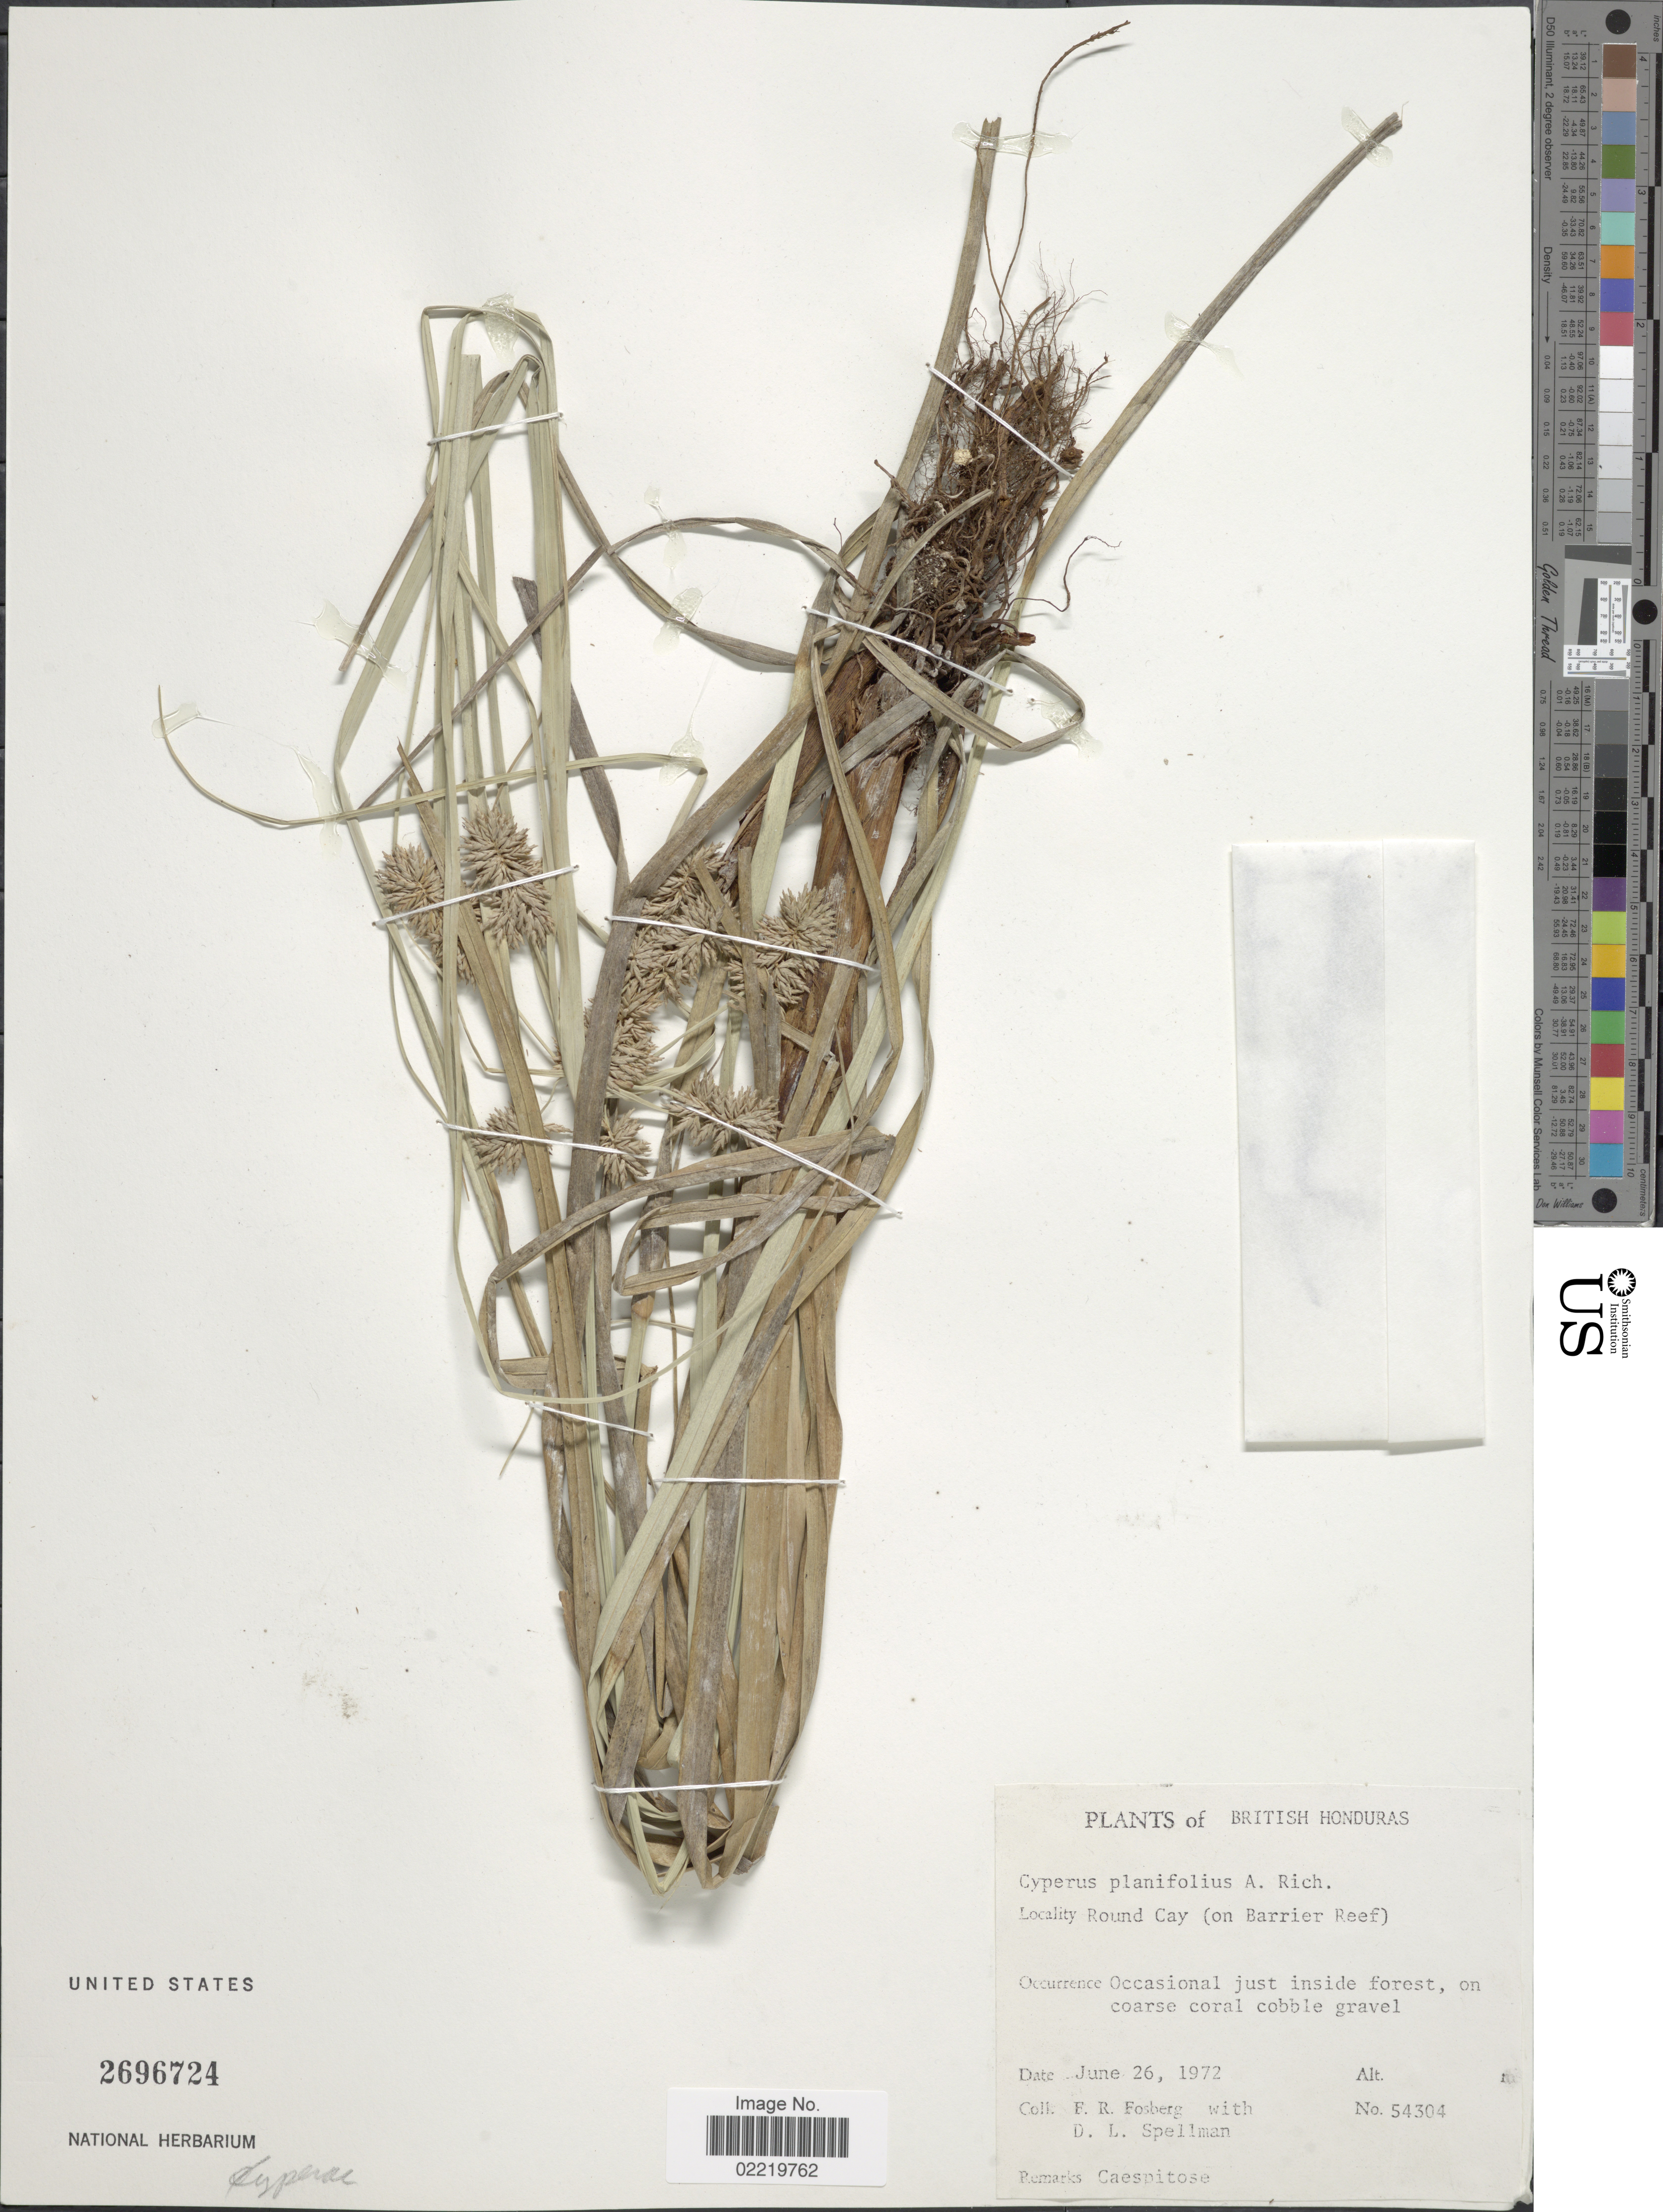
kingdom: Plantae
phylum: Tracheophyta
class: Liliopsida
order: Poales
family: Cyperaceae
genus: Cyperus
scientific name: Cyperus planifolius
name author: Rich.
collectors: F. R. Fosberg & D. L. Spellman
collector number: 54304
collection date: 1972-06-26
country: Belize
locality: British Honduras, Round Cay (on Barrier Reef)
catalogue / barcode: US 2696724